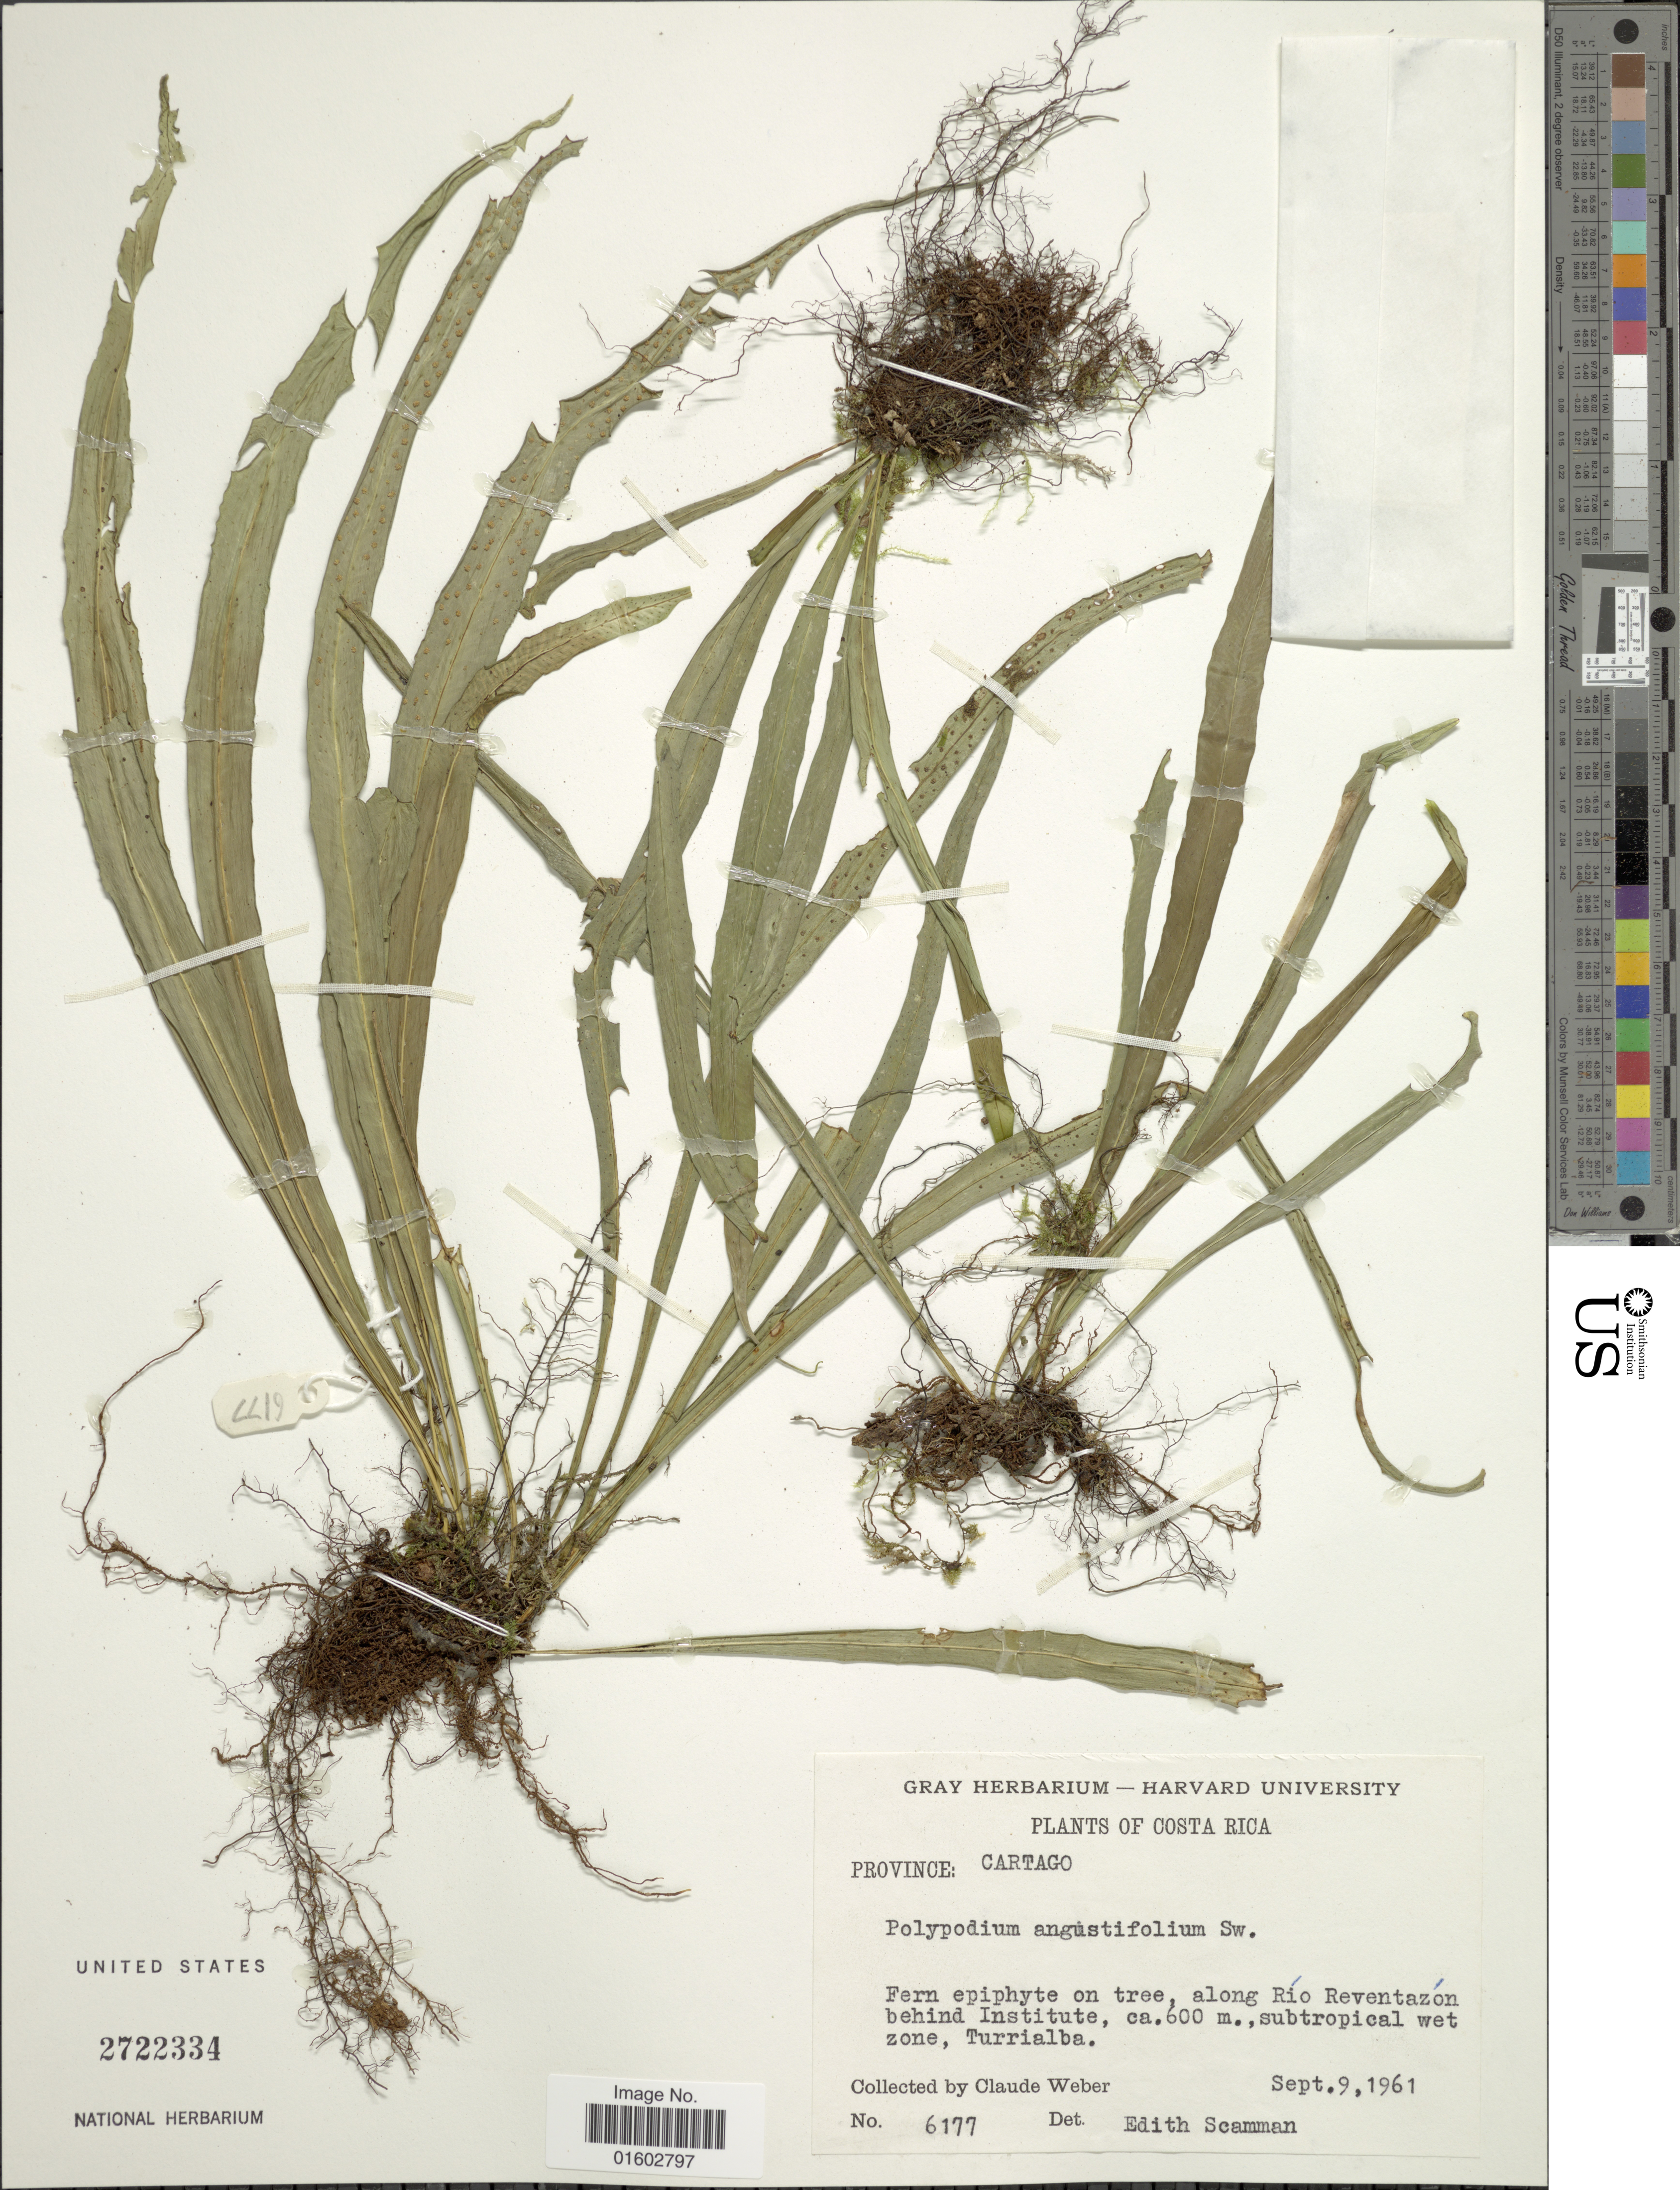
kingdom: Plantae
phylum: Tracheophyta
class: Polypodiopsida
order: Polypodiales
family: Polypodiaceae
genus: Campyloneurum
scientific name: Campyloneurum angustifolium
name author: (Sw.) Fée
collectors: C. Weber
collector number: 6177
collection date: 1961-09-09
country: Costa Rica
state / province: Cartago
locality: Along Rio Reventazon behind Institute, Turrialba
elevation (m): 600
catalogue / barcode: US 2722334